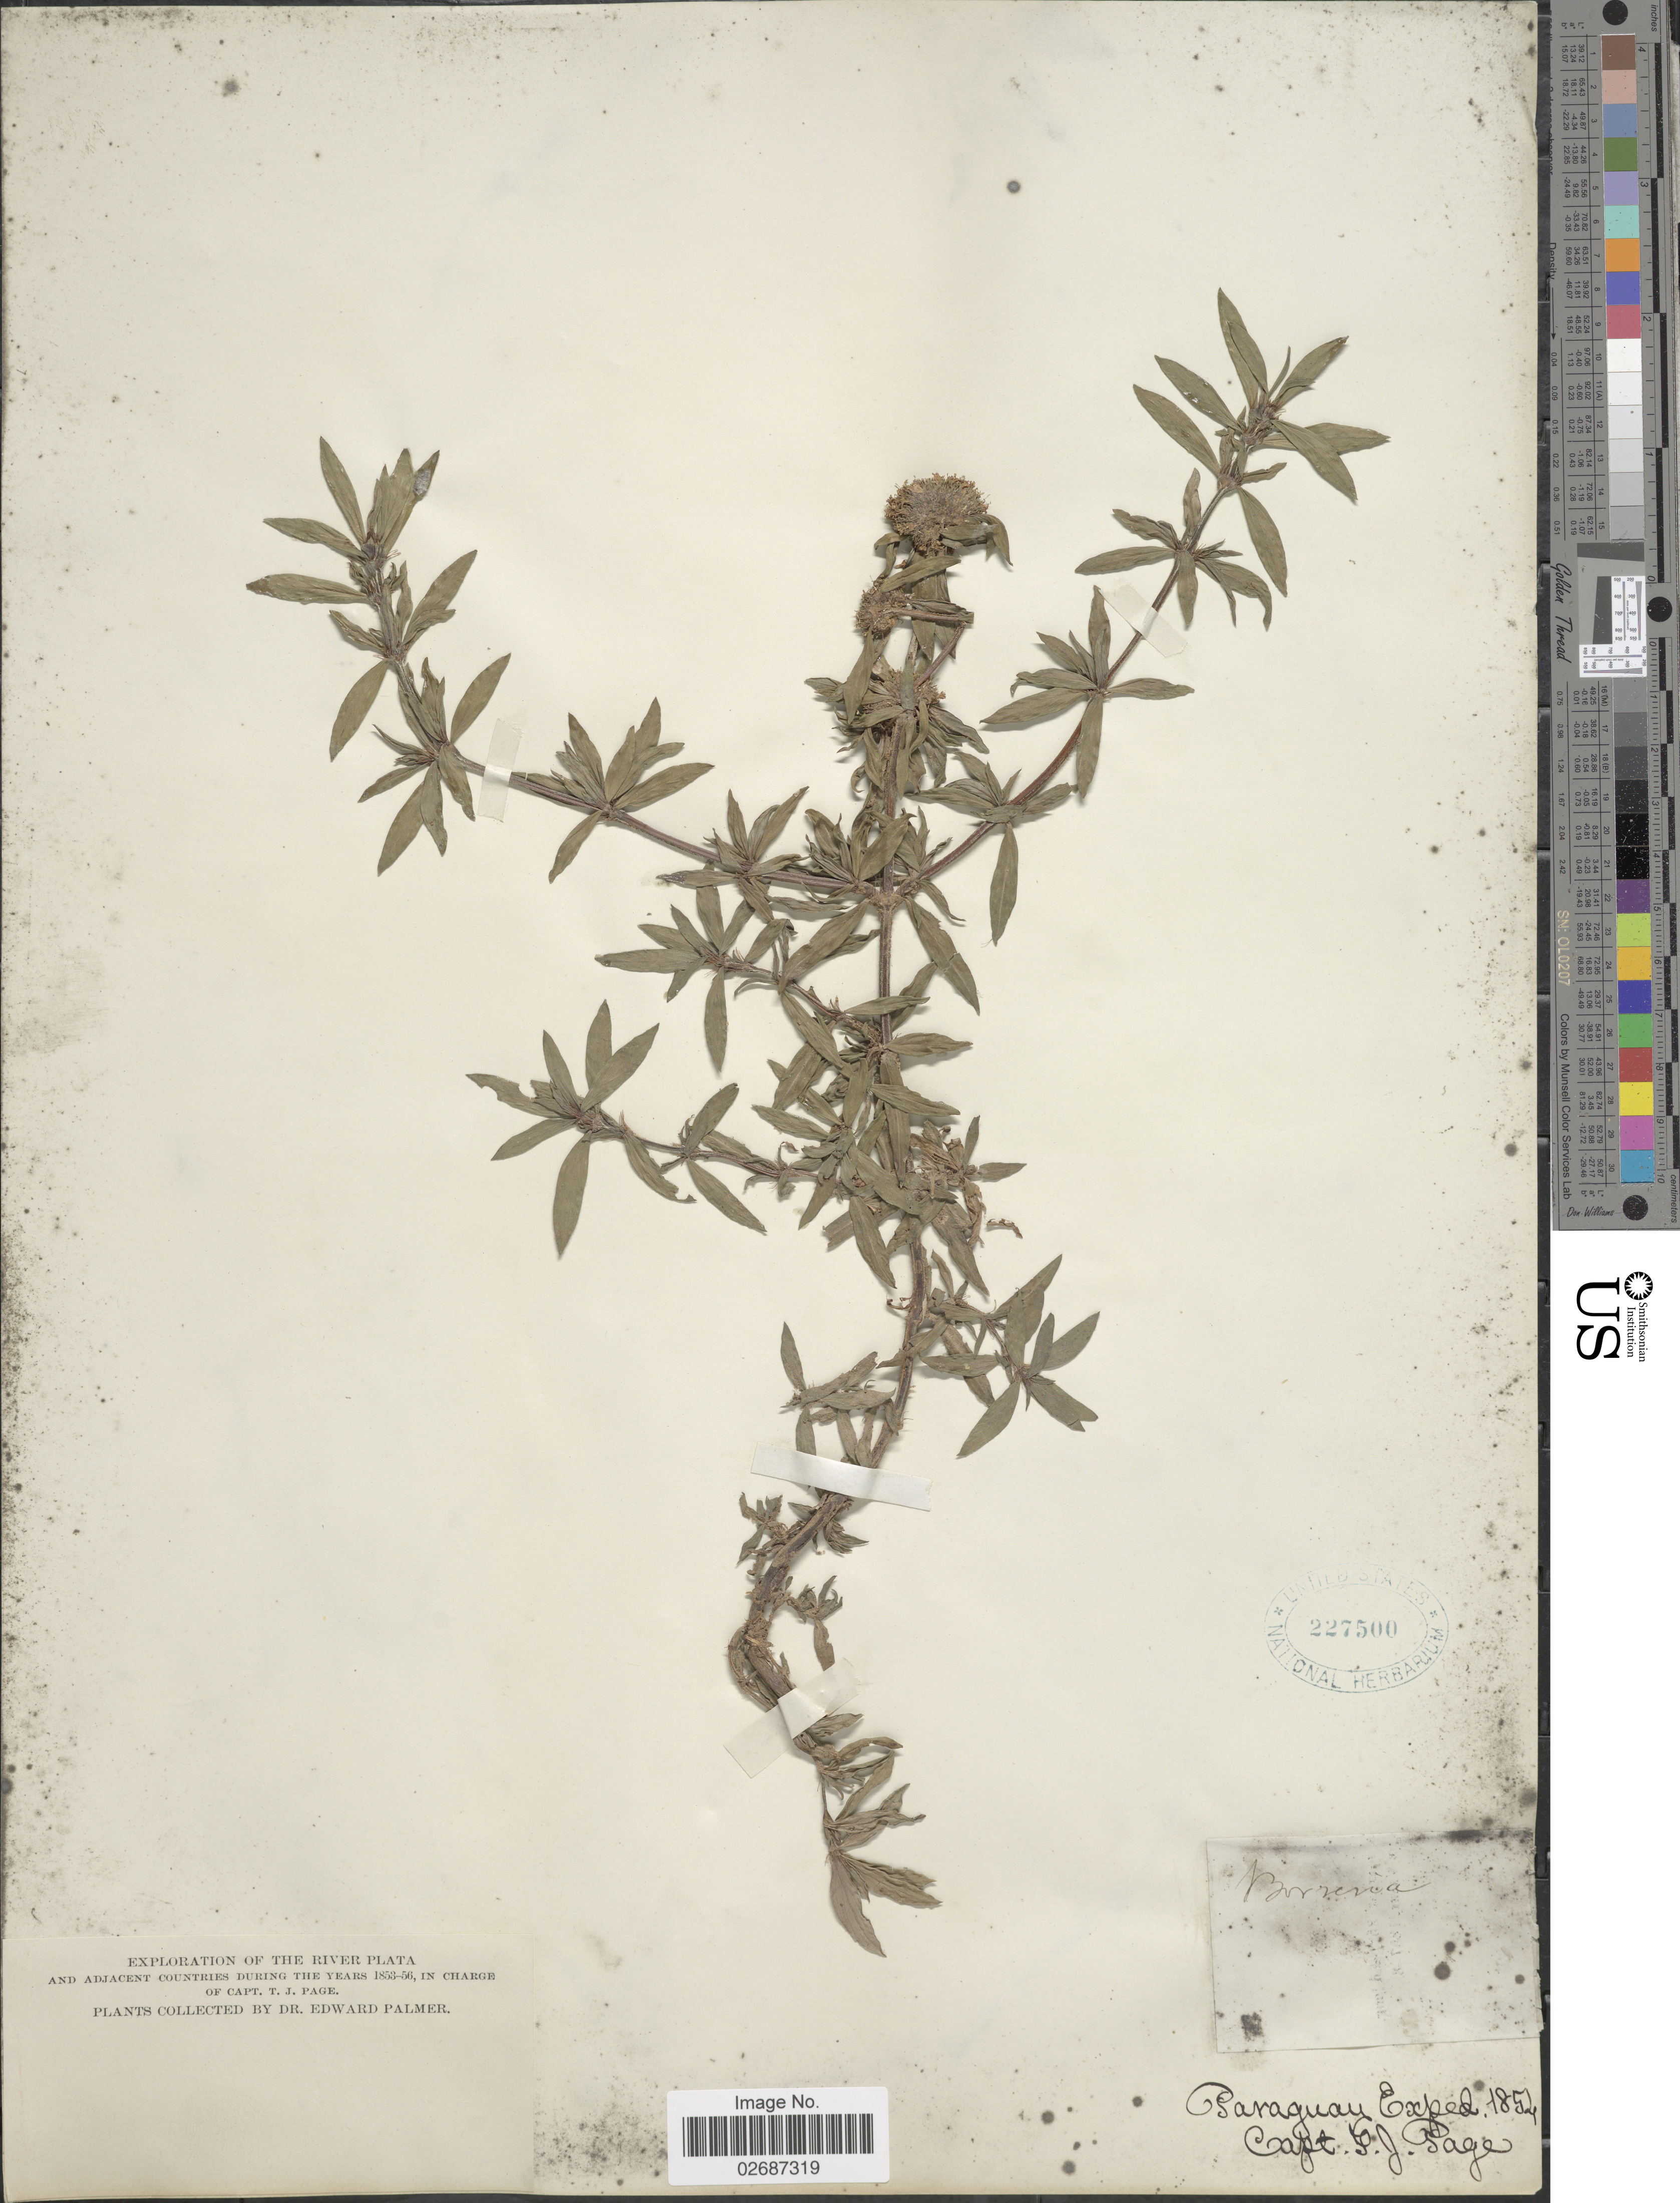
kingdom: Plantae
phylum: Tracheophyta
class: Magnoliopsida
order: Gentianales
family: Rubiaceae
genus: Borreria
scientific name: Borreria verticillata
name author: (L.) G. Mey.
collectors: E. Palmer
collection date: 1854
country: Paraguay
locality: The River Plata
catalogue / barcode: US 227500